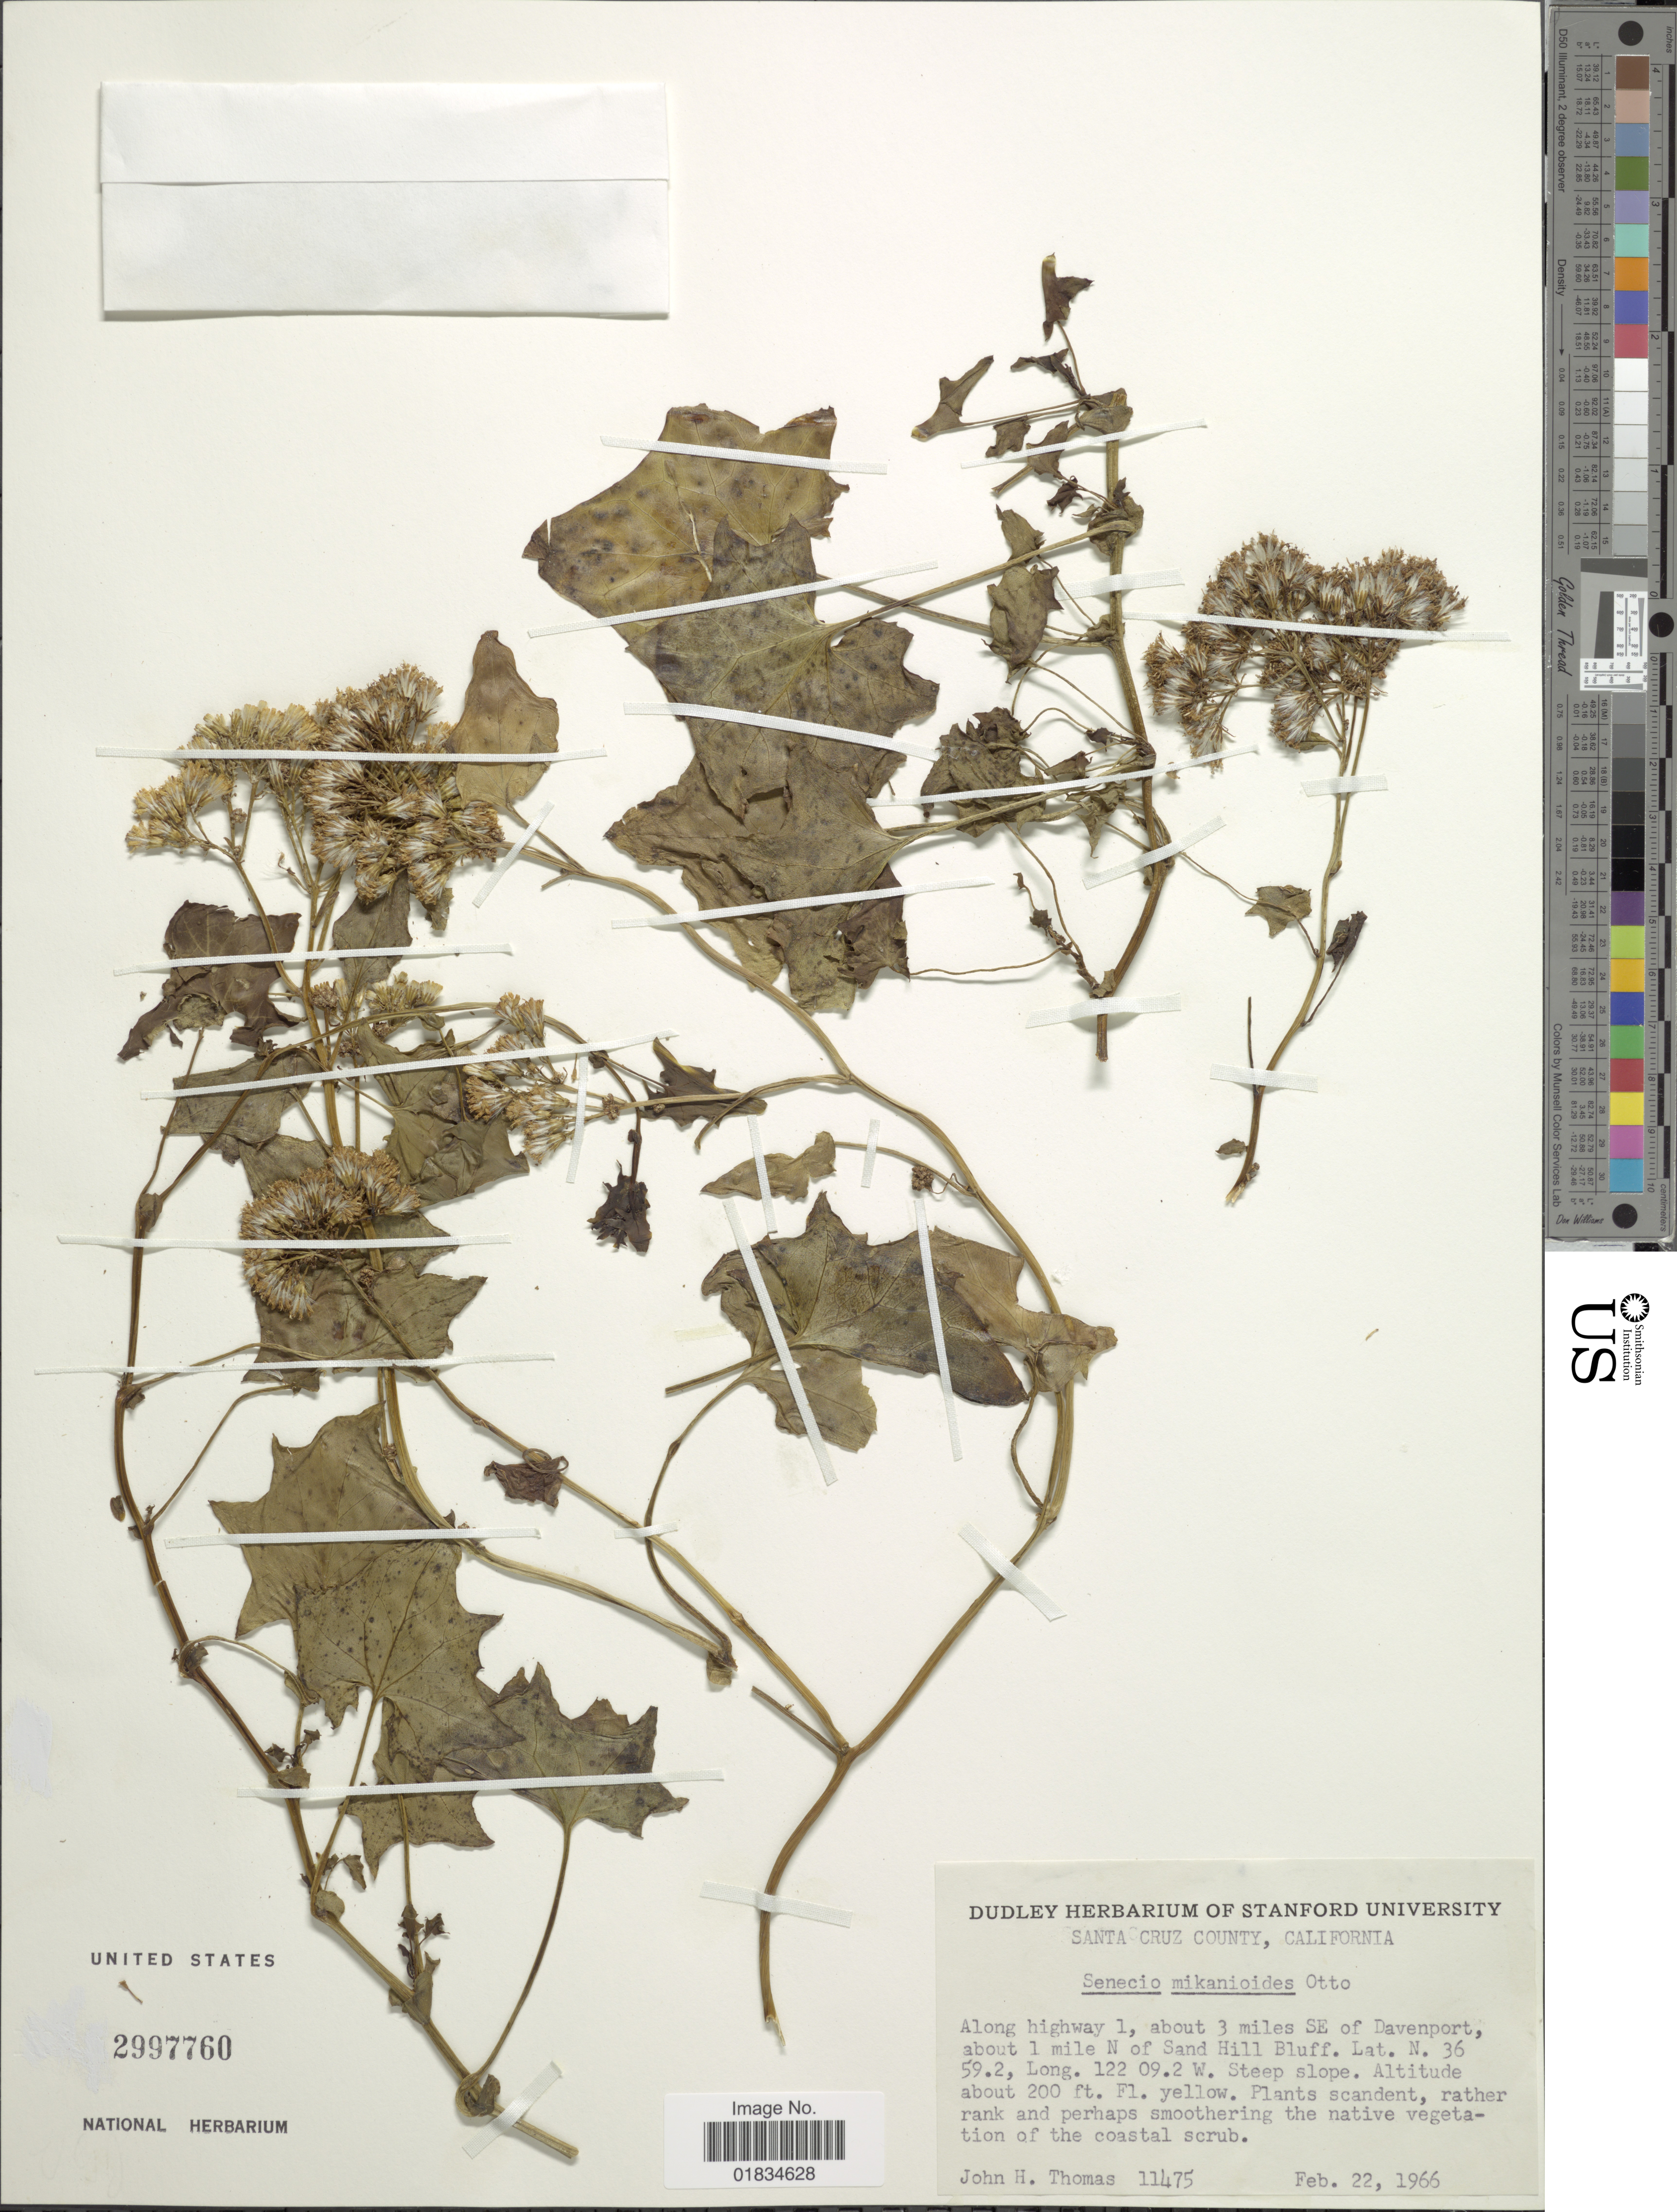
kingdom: Plantae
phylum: Tracheophyta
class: Magnoliopsida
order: Asterales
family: Asteraceae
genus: Senecio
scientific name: Senecio mikanioides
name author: Otto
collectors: J. H. Thomas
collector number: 11475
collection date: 1966-02-22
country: United States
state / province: California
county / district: Santa Cruz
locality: Santa Cruz county, Along highway 1, about 3 miles SE of Davenport, about 1 mile N of San Hill Bluff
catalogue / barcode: US 2997760